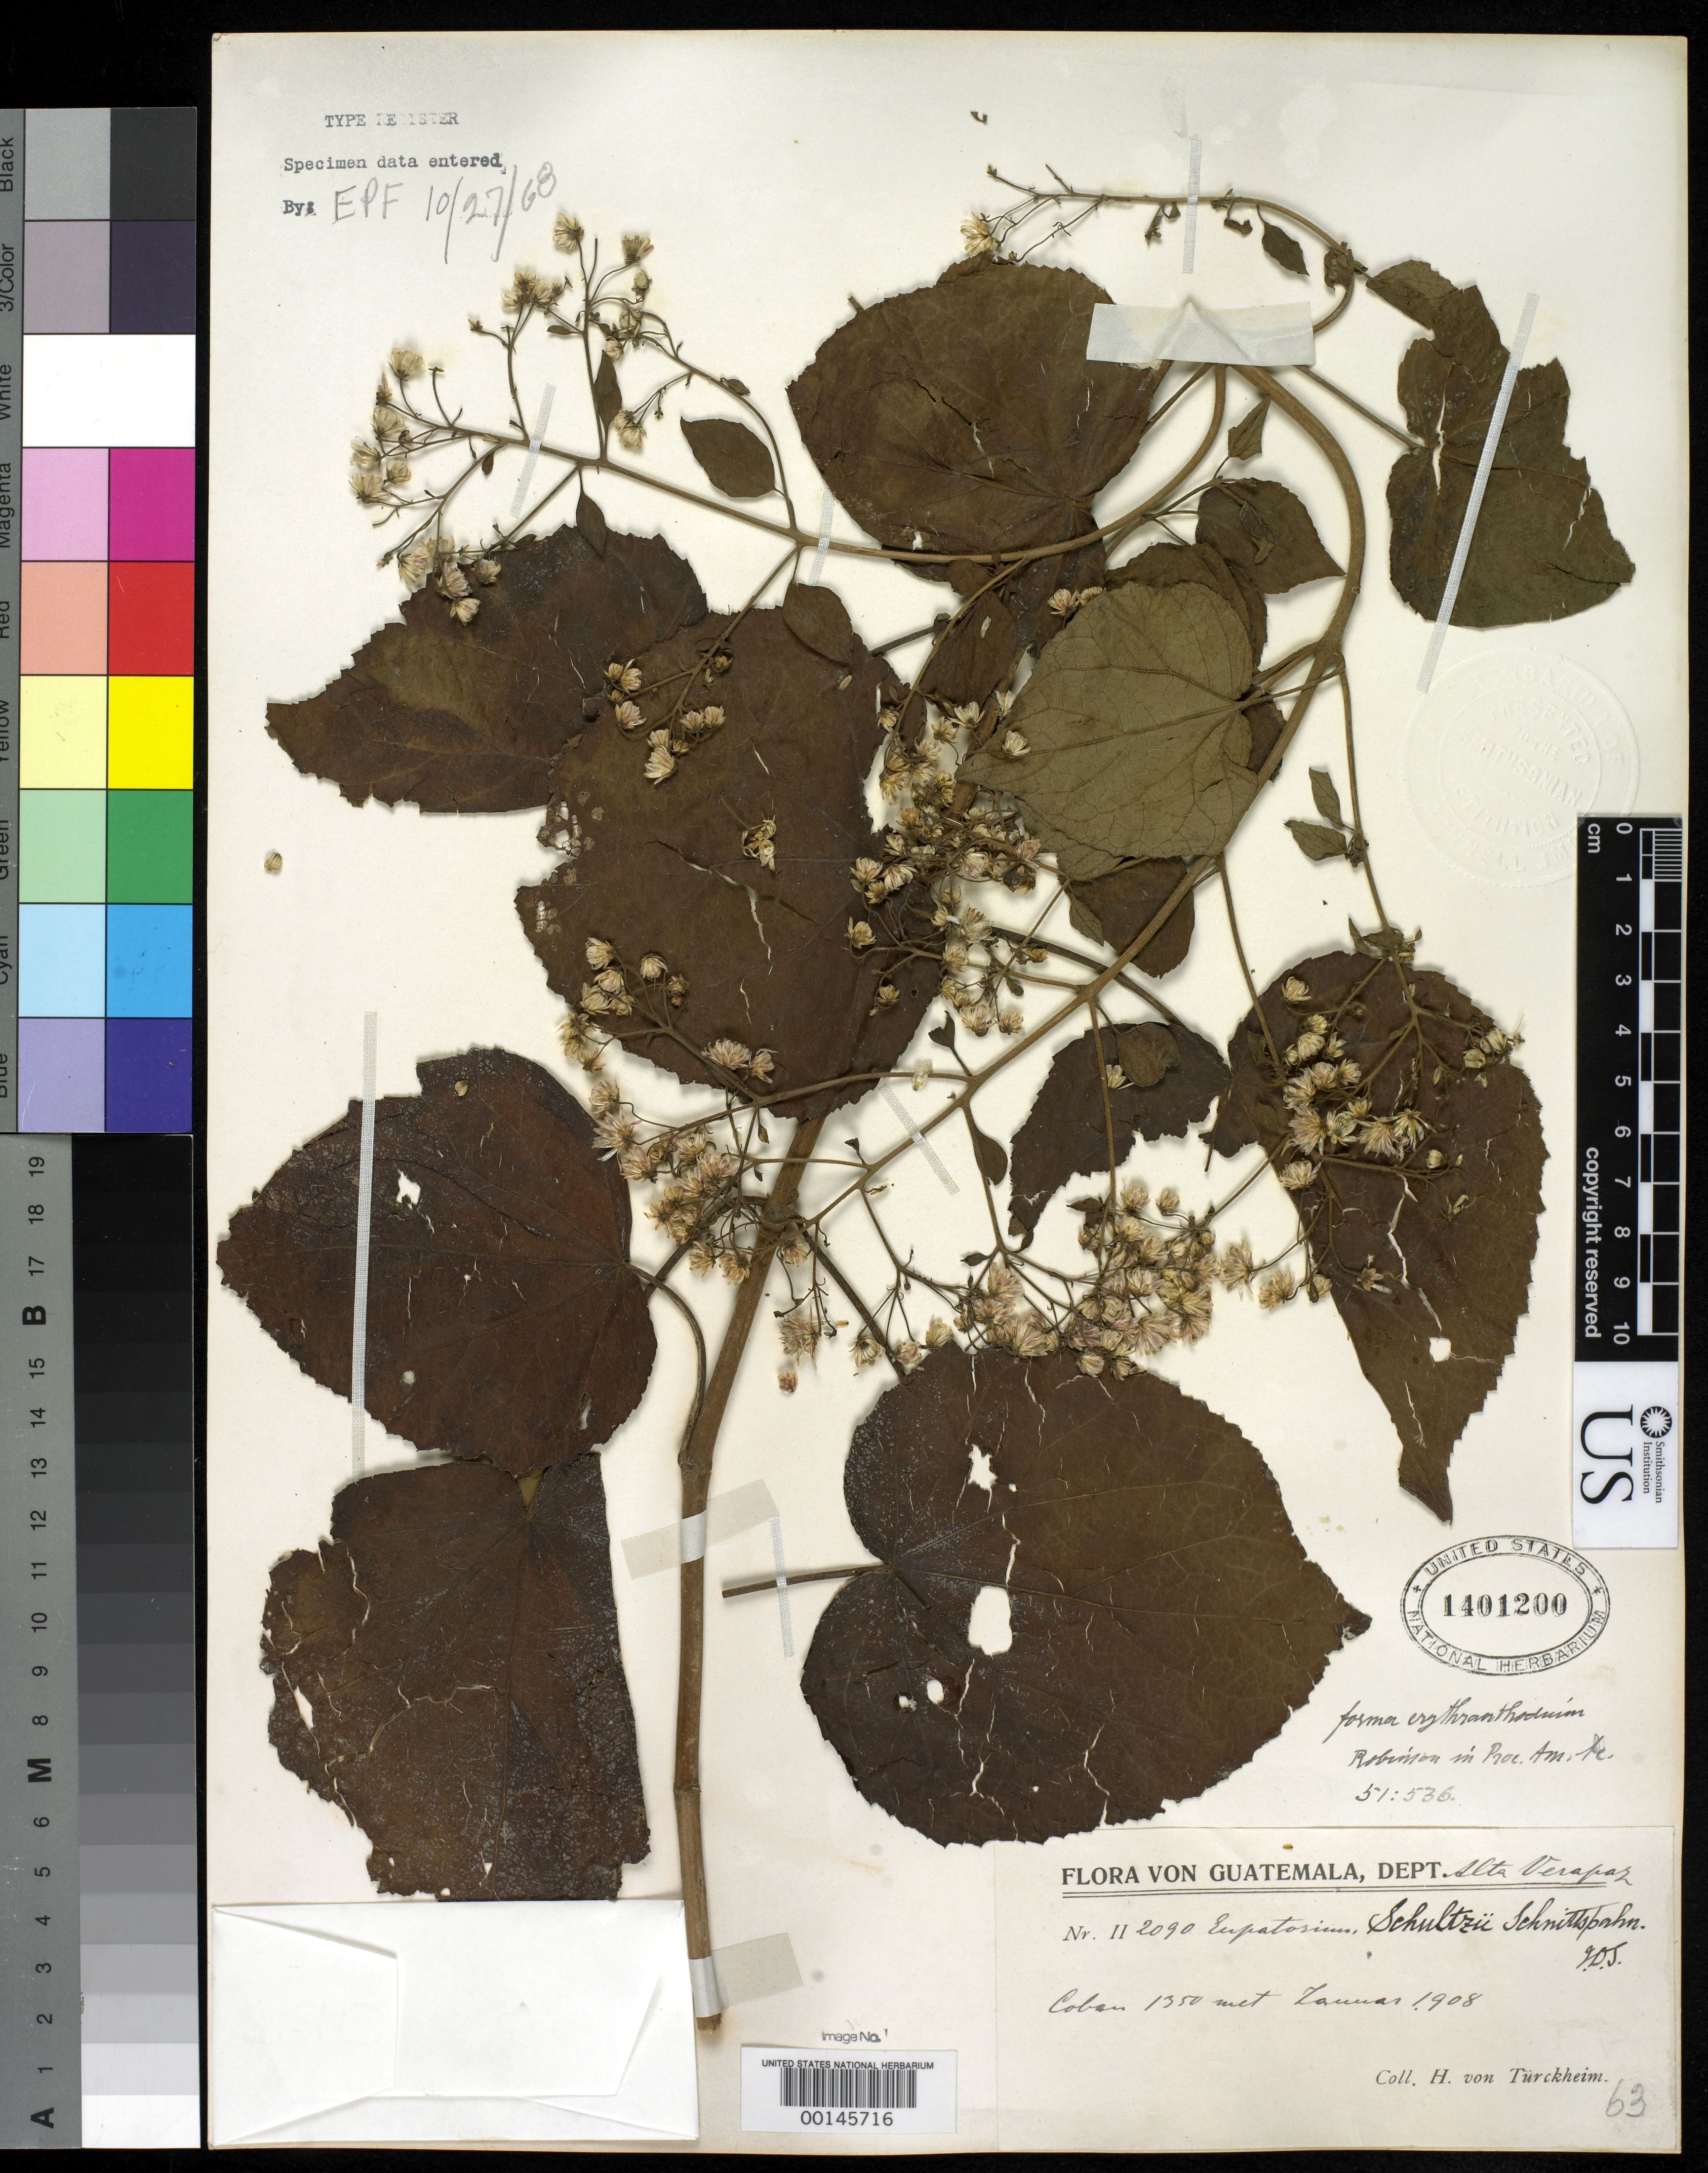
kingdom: Plantae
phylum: Tracheophyta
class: Magnoliopsida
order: Asterales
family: Asteraceae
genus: Eupatorium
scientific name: Eupatorium schultzii f. erythranthodium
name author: B.L. Rob.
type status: Isotype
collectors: H. von Türckheim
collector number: II 2090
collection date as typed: Jan 1908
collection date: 1908-01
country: Guatemala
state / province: Alta Verapaz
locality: Cobán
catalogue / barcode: US 1401200